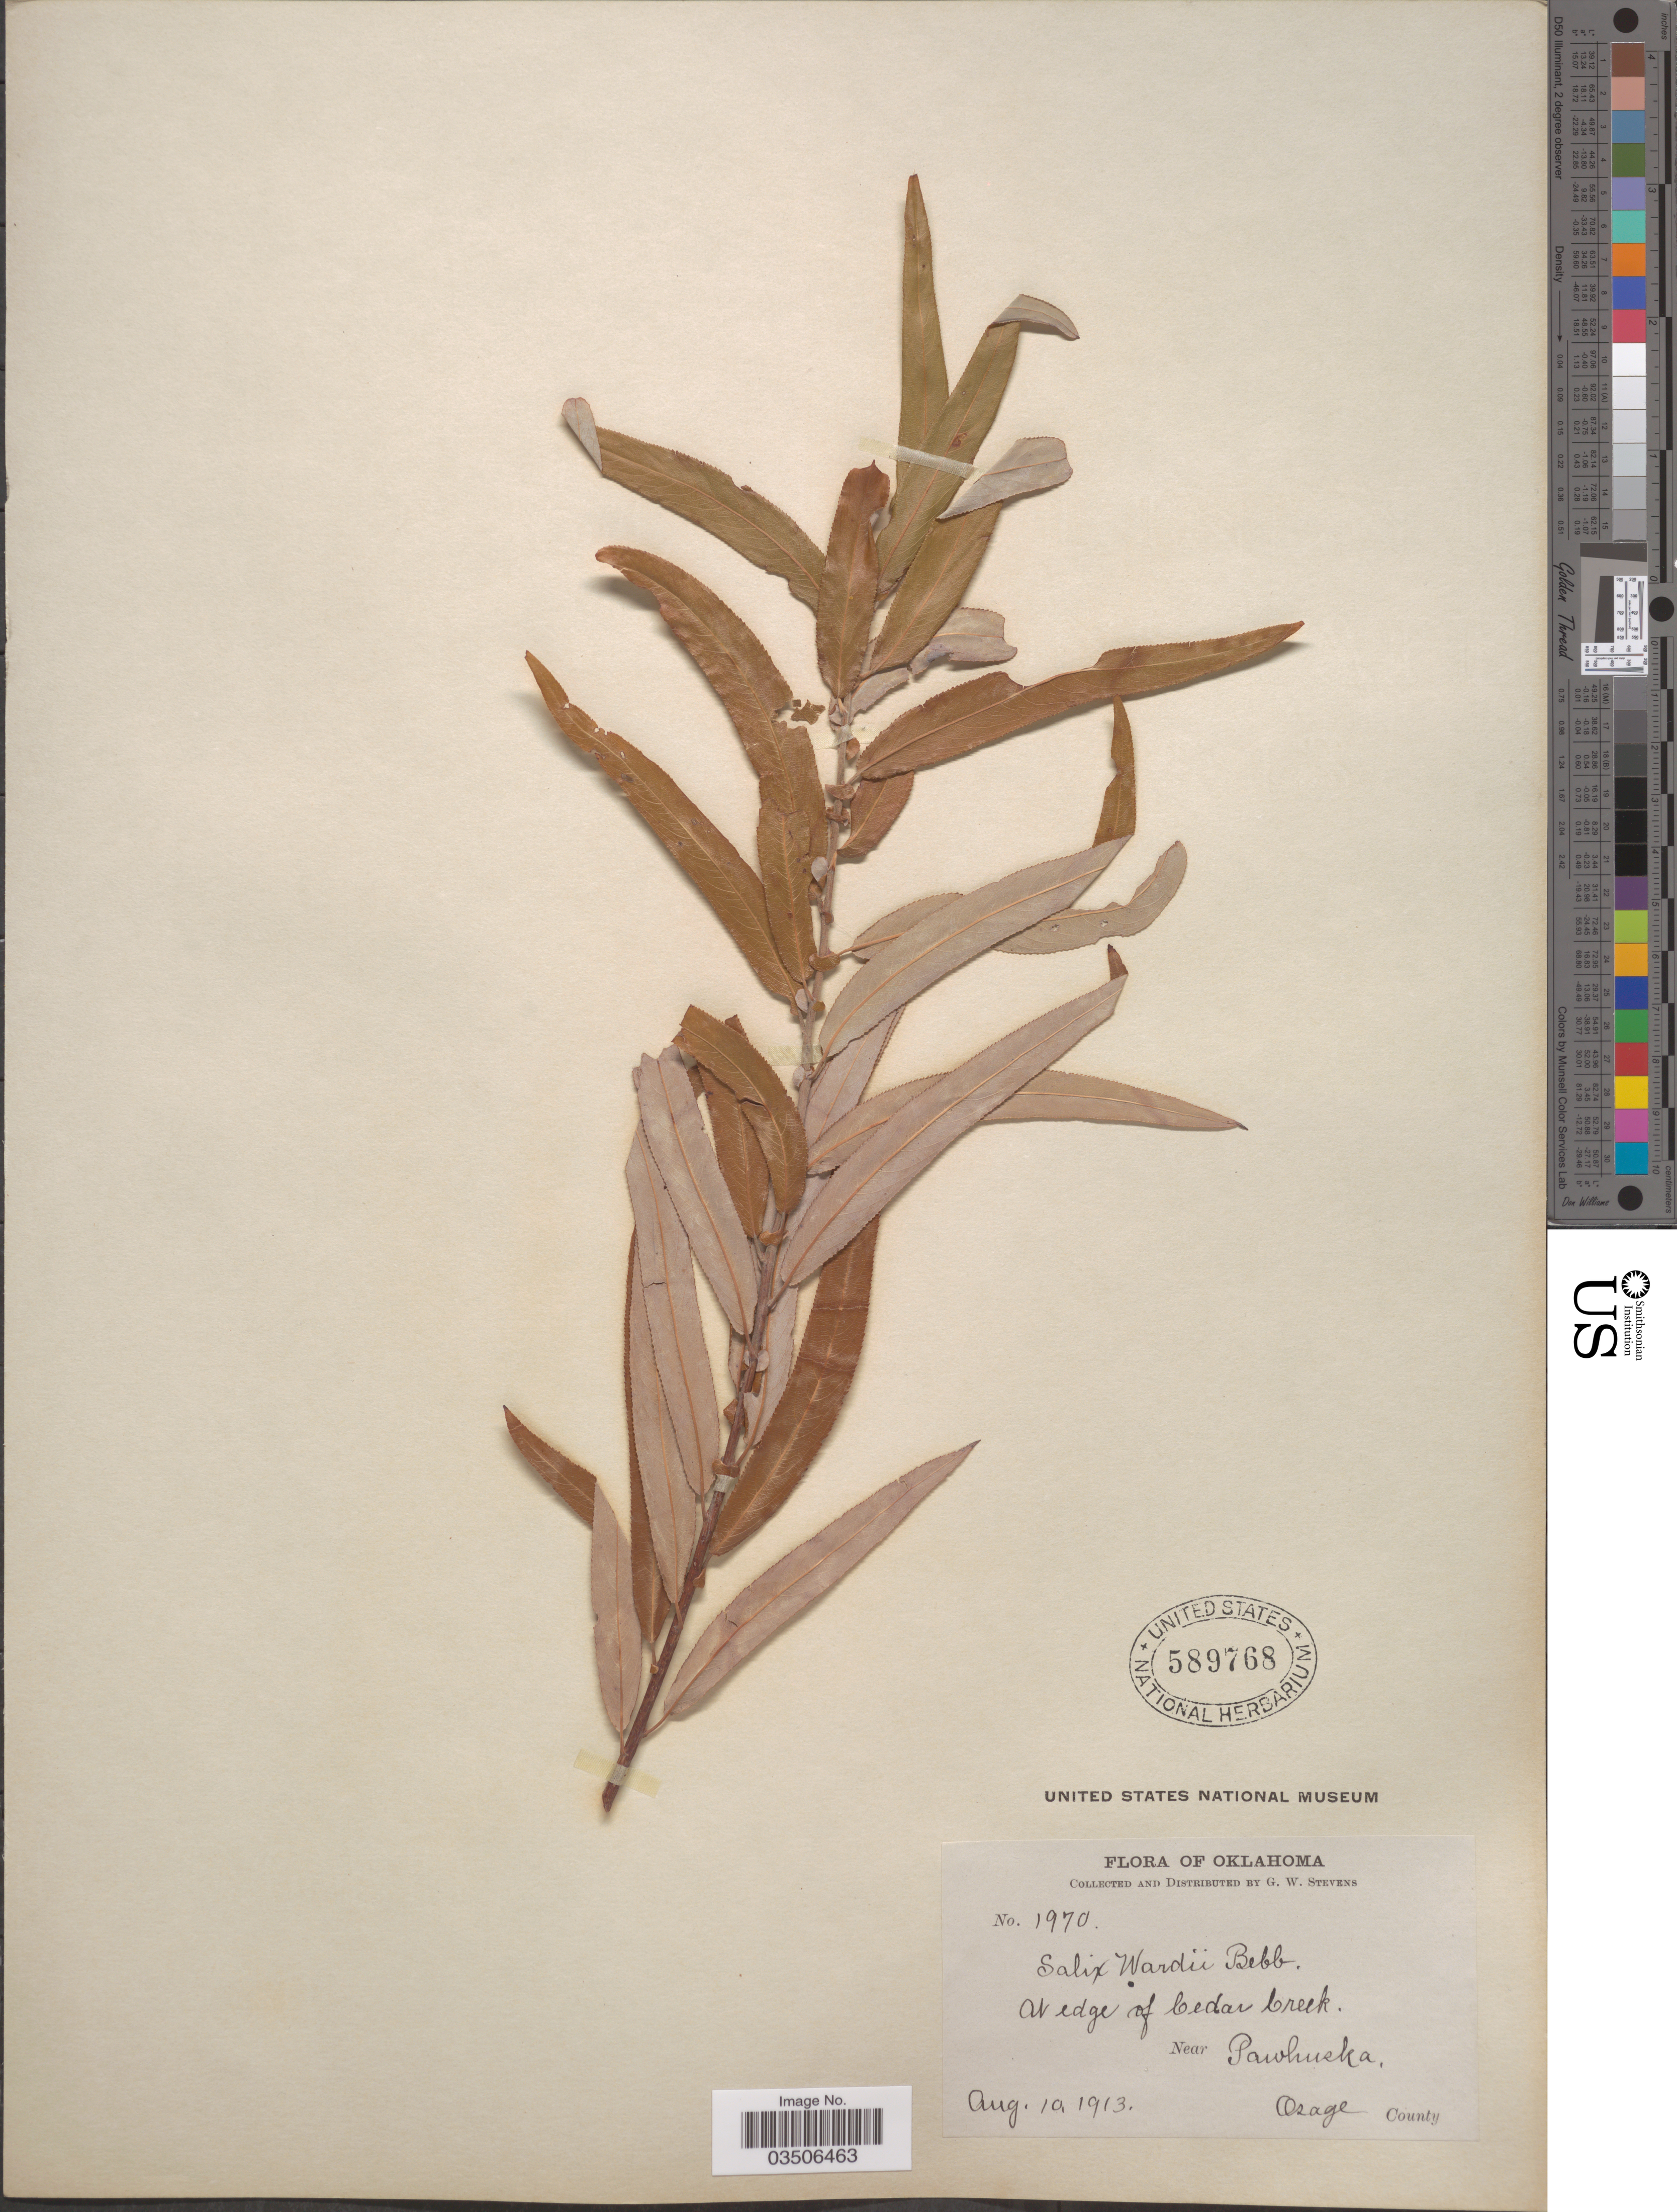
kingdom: Plantae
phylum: Tracheophyta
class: Magnoliopsida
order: Malpighiales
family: Salicaceae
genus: Salix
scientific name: Salix wardii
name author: Bebb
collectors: G. W. Stevens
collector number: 1970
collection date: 1913-08-10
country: United States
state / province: Oklahoma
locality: At edge of Cedar Creek. Near Pawhuska. Osage County.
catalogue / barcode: US 589768